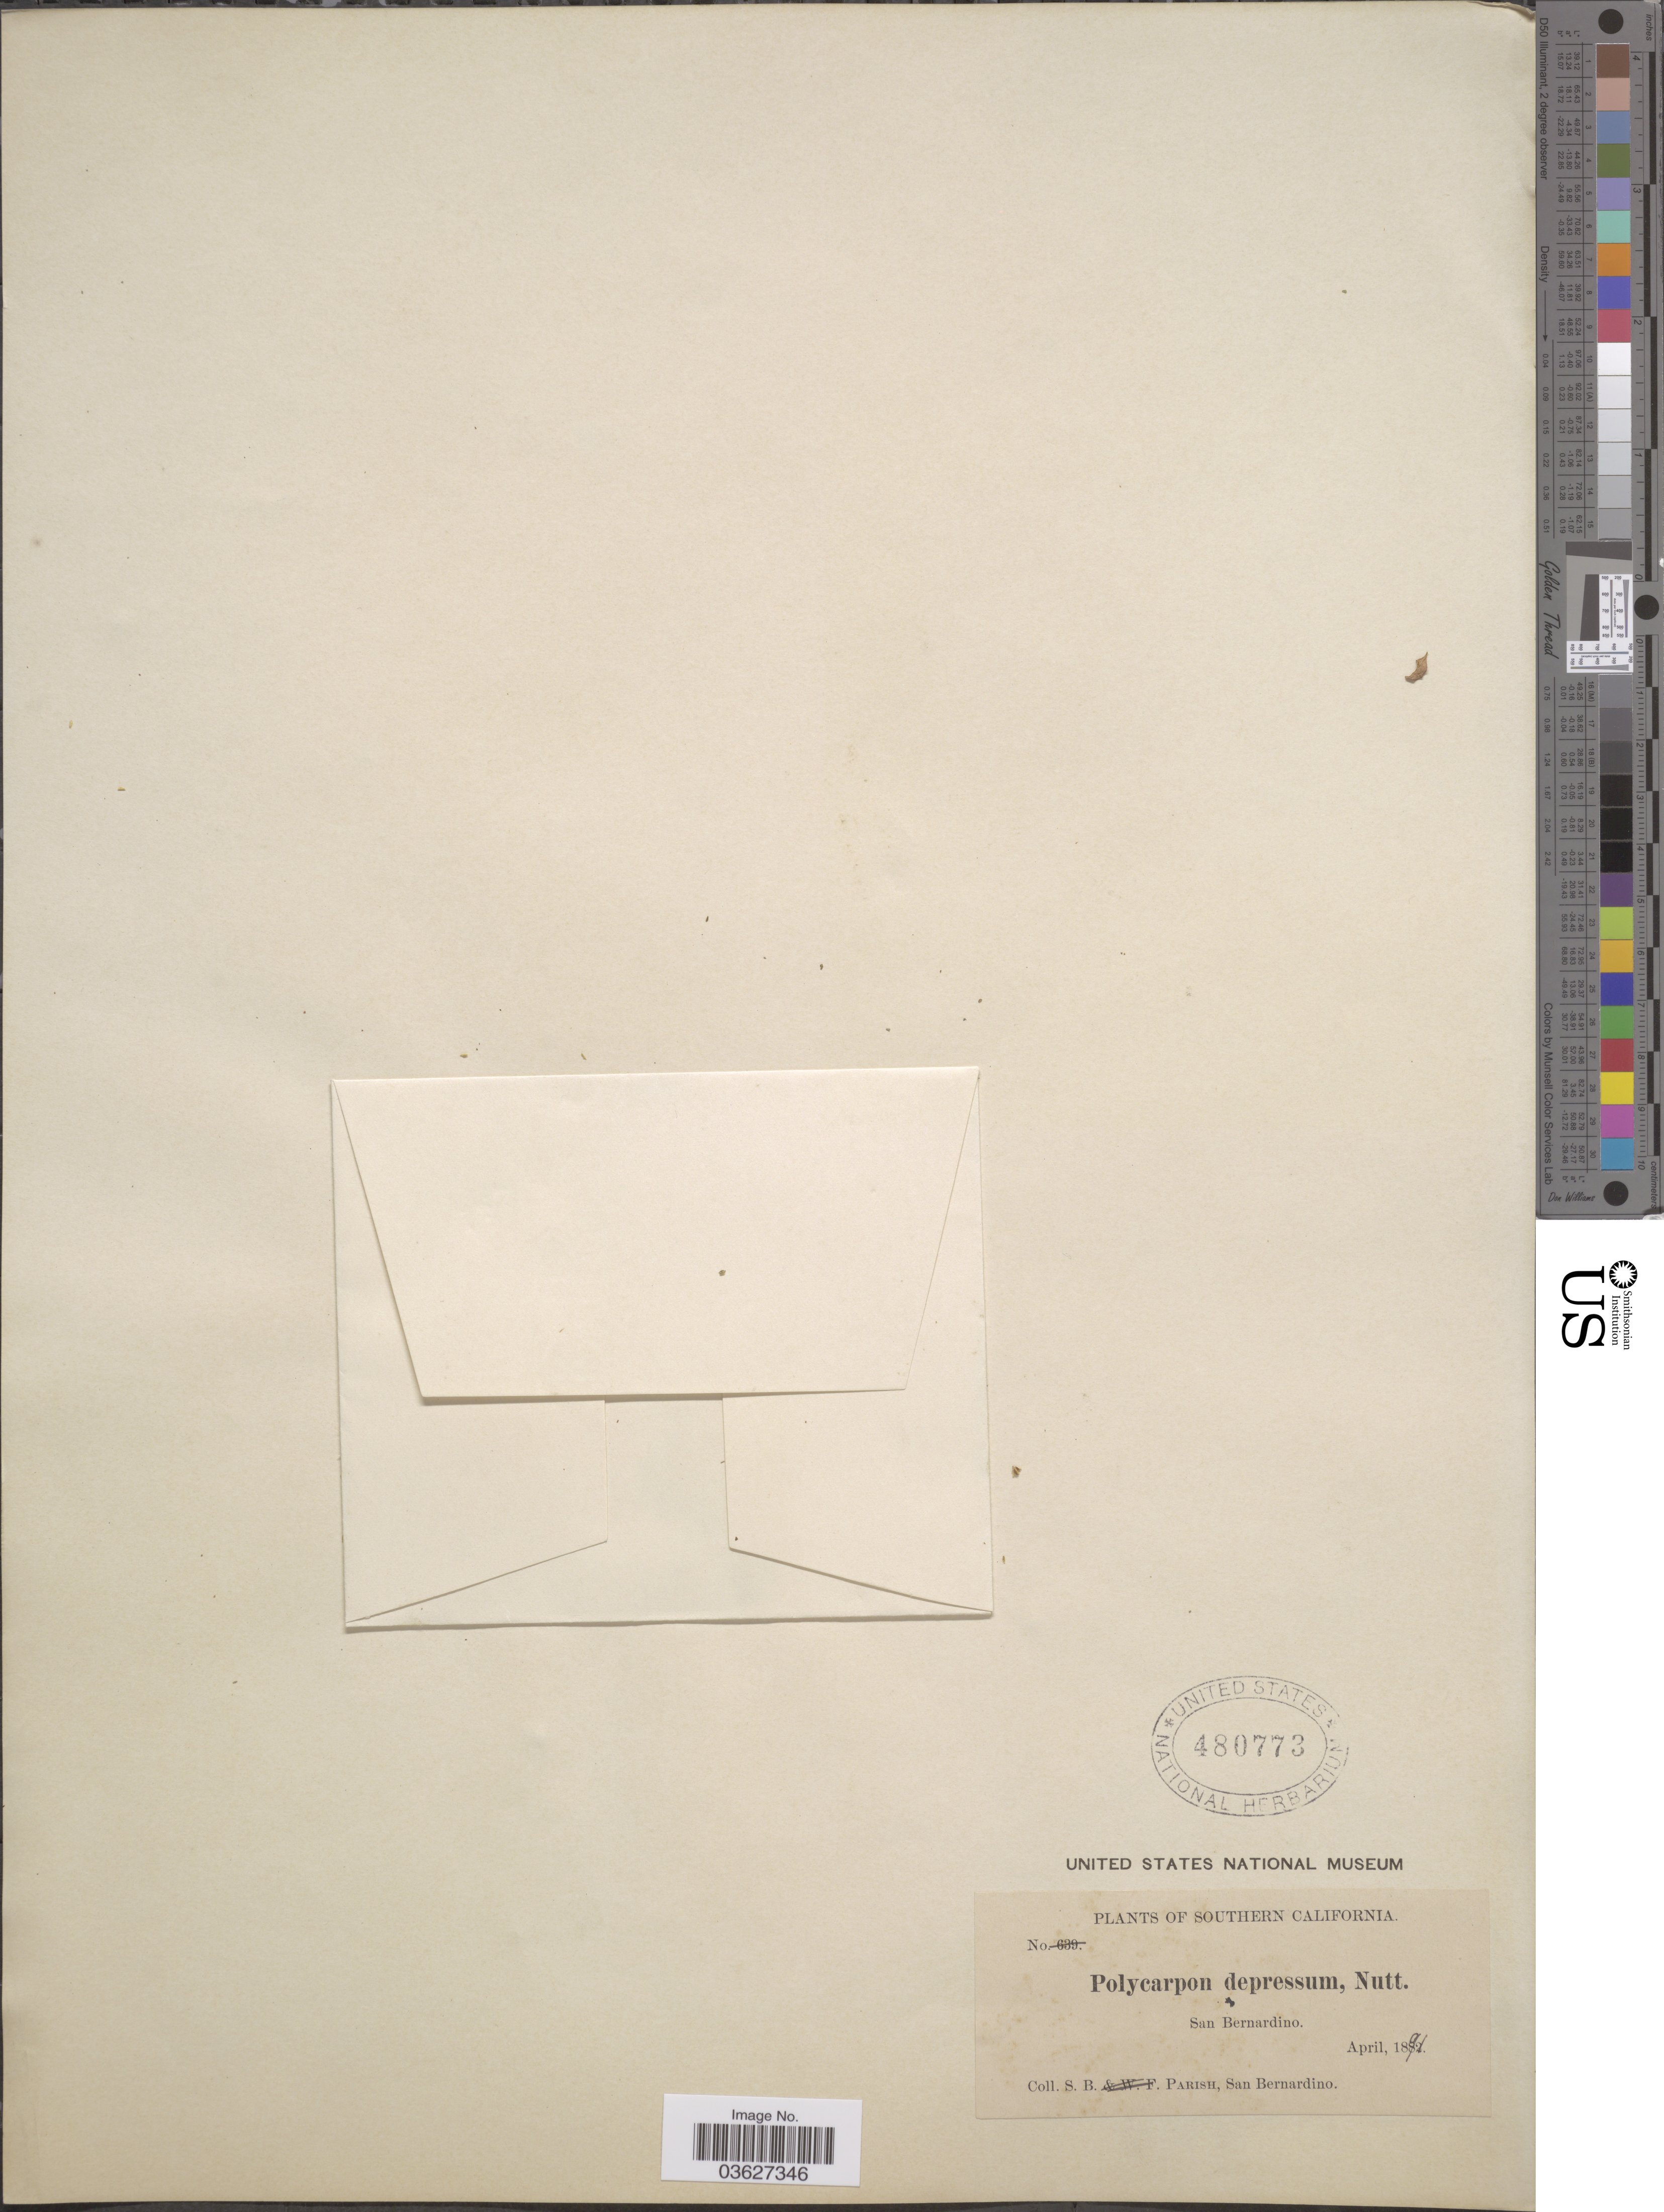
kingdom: Plantae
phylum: Tracheophyta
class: Magnoliopsida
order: Caryophyllales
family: Caryophyllaceae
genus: Polycarpon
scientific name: Polycarpon depressum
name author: Nutt.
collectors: S. B. Parish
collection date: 1891-04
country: United States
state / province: California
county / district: San Bernardino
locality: Southern California. San Bernardino.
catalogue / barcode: US 480773